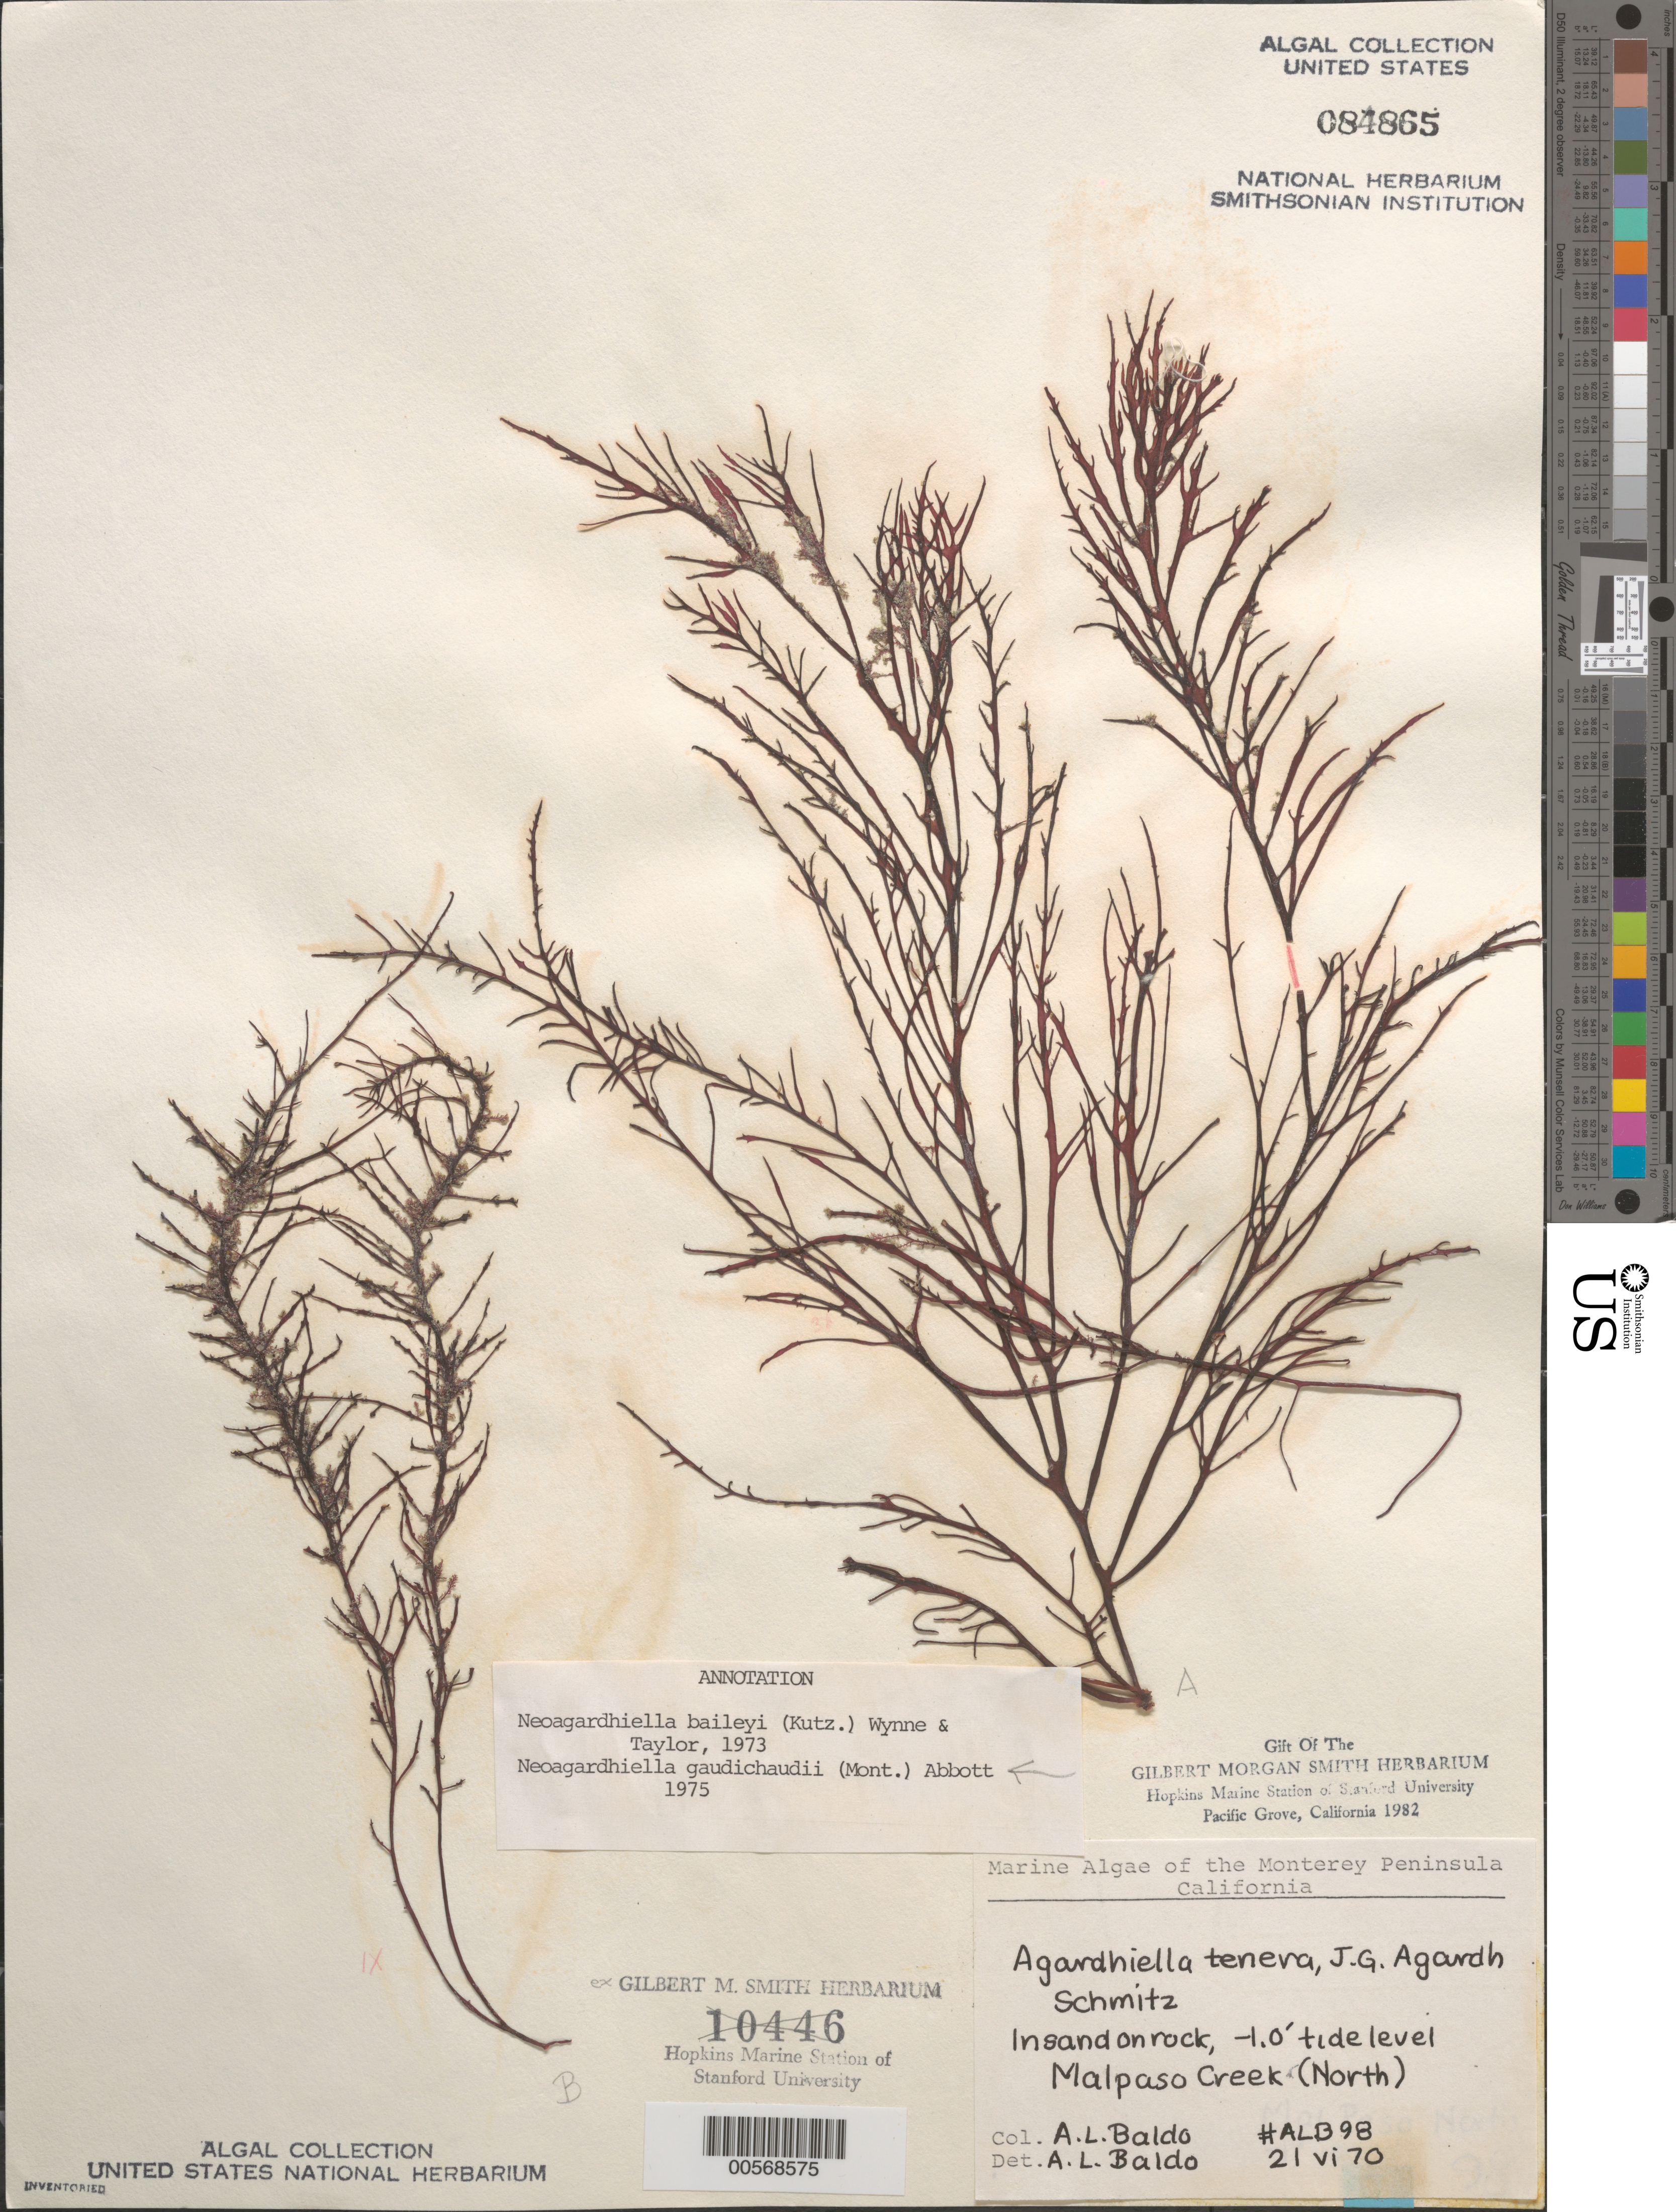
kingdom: Plantae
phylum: Rhodophyta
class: Florideophyceae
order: Gigartinales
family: Solieriaceae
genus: Sarcodiotheca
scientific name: Sarcodiotheca gaudichaudii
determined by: Algae name updating Project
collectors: A. Baldo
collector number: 98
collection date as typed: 21 Jun 1970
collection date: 1970-06-21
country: United States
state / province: California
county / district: Monterey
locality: Malpaso Creek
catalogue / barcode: US 84865